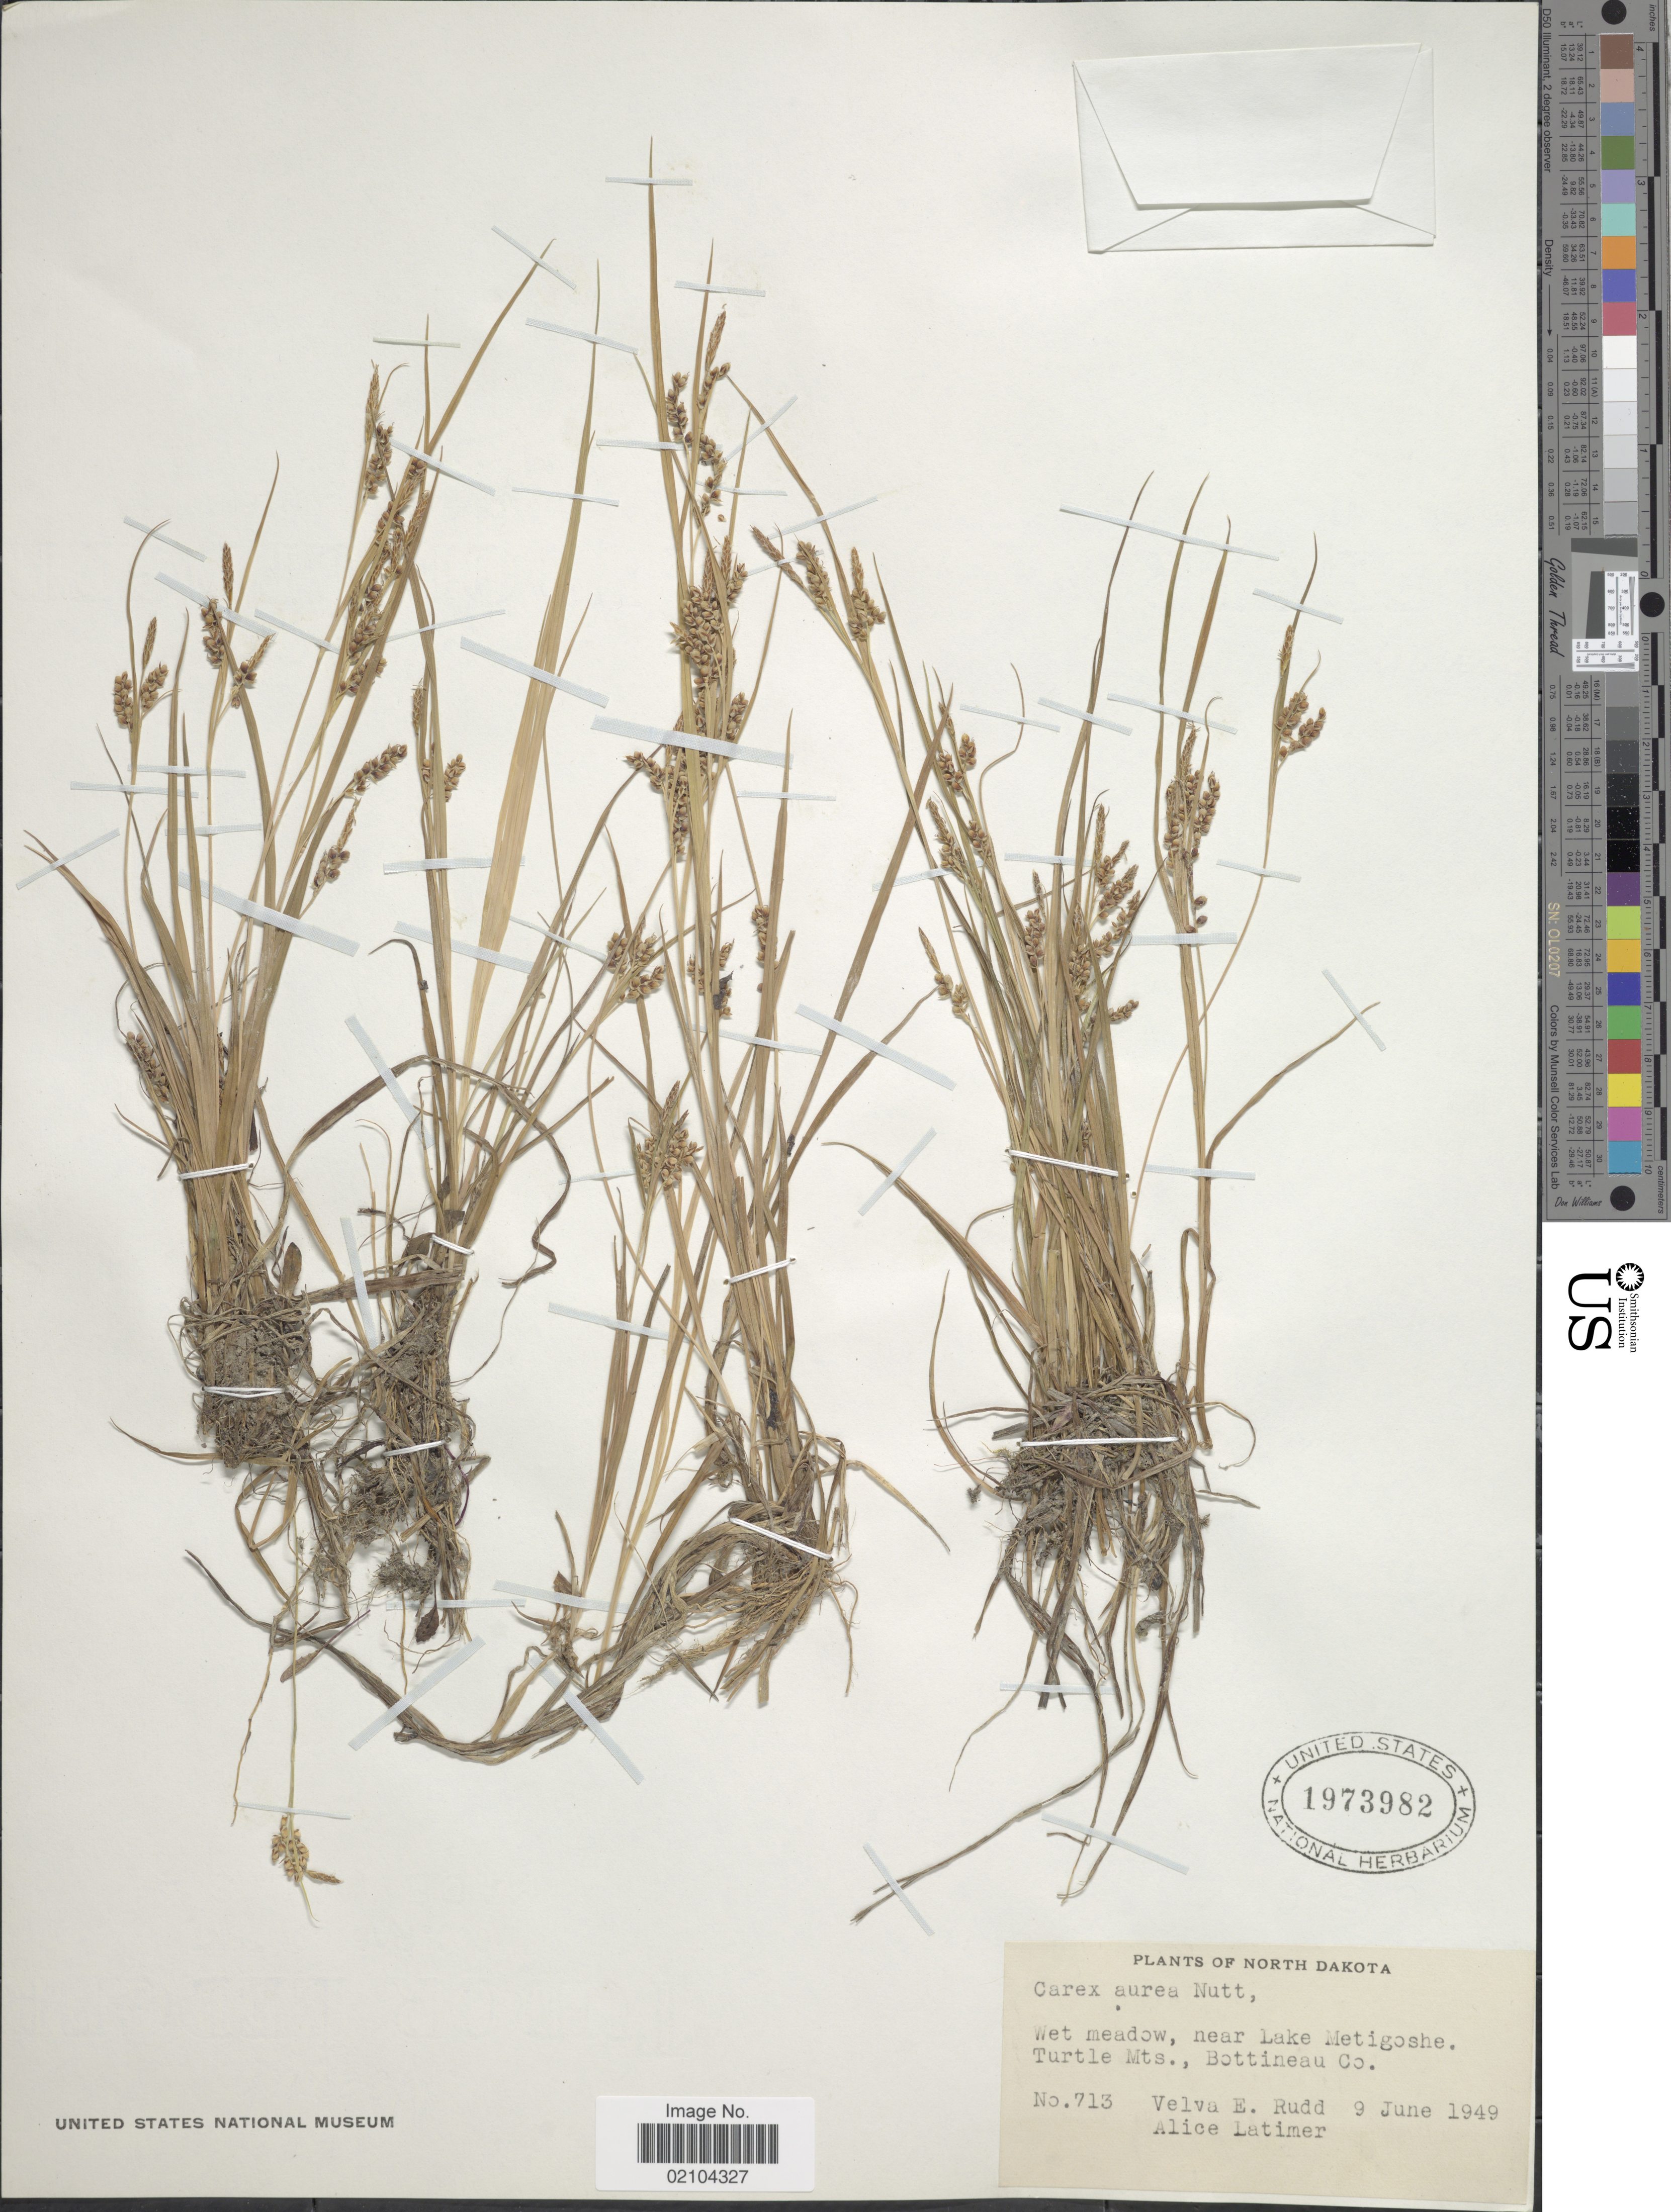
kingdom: Plantae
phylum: Tracheophyta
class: Liliopsida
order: Poales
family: Cyperaceae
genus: Carex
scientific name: Carex aurea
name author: Nutt.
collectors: V. E. Rudd & A. Latimer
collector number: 713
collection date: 1949-06-09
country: United States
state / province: North Dakota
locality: North Dakota, Wet meadow, near Lake Metigoshe, Turtle Mts., Bottineau Co.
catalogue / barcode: US 1973982